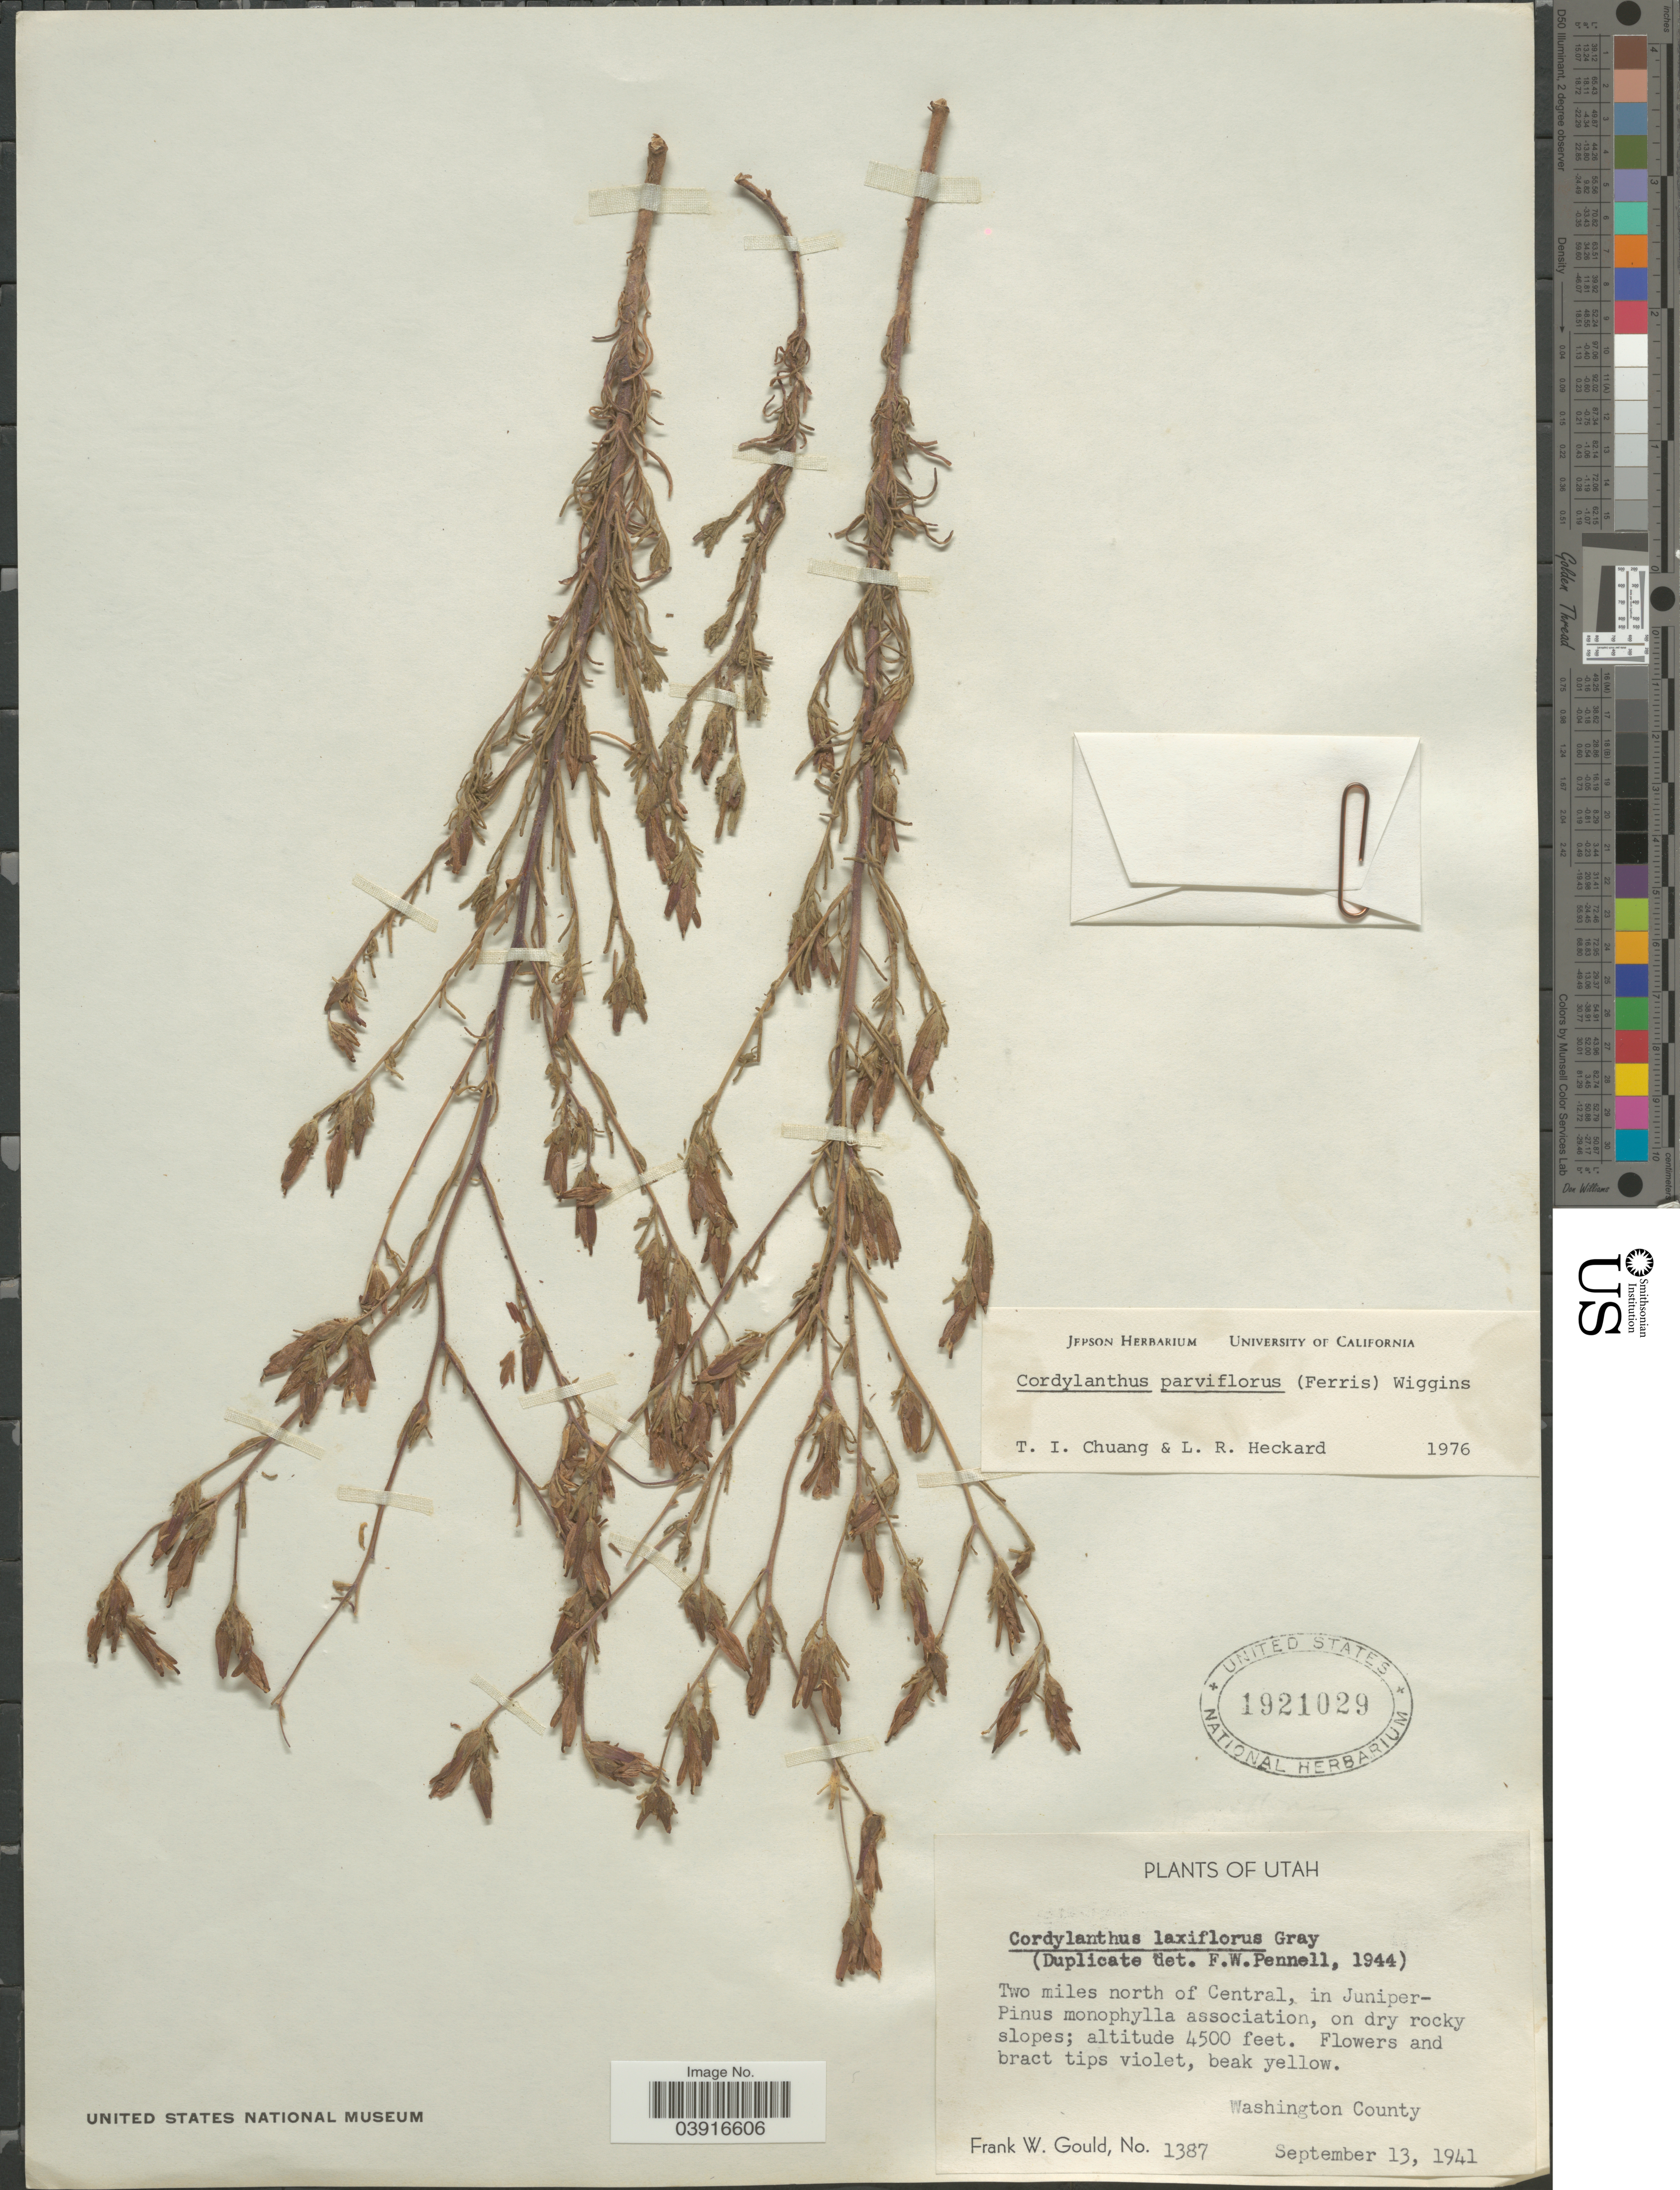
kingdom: Plantae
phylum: Tracheophyta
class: Magnoliopsida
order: Lamiales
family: Orobanchaceae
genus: Cordylanthus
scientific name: Cordylanthus parviflorus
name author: (Ferris) Wiggins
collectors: F. W. Gould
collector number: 1387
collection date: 1941-09-13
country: United States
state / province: Utah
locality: Two miles north of Central. Washington County.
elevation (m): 1372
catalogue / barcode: US 1921029